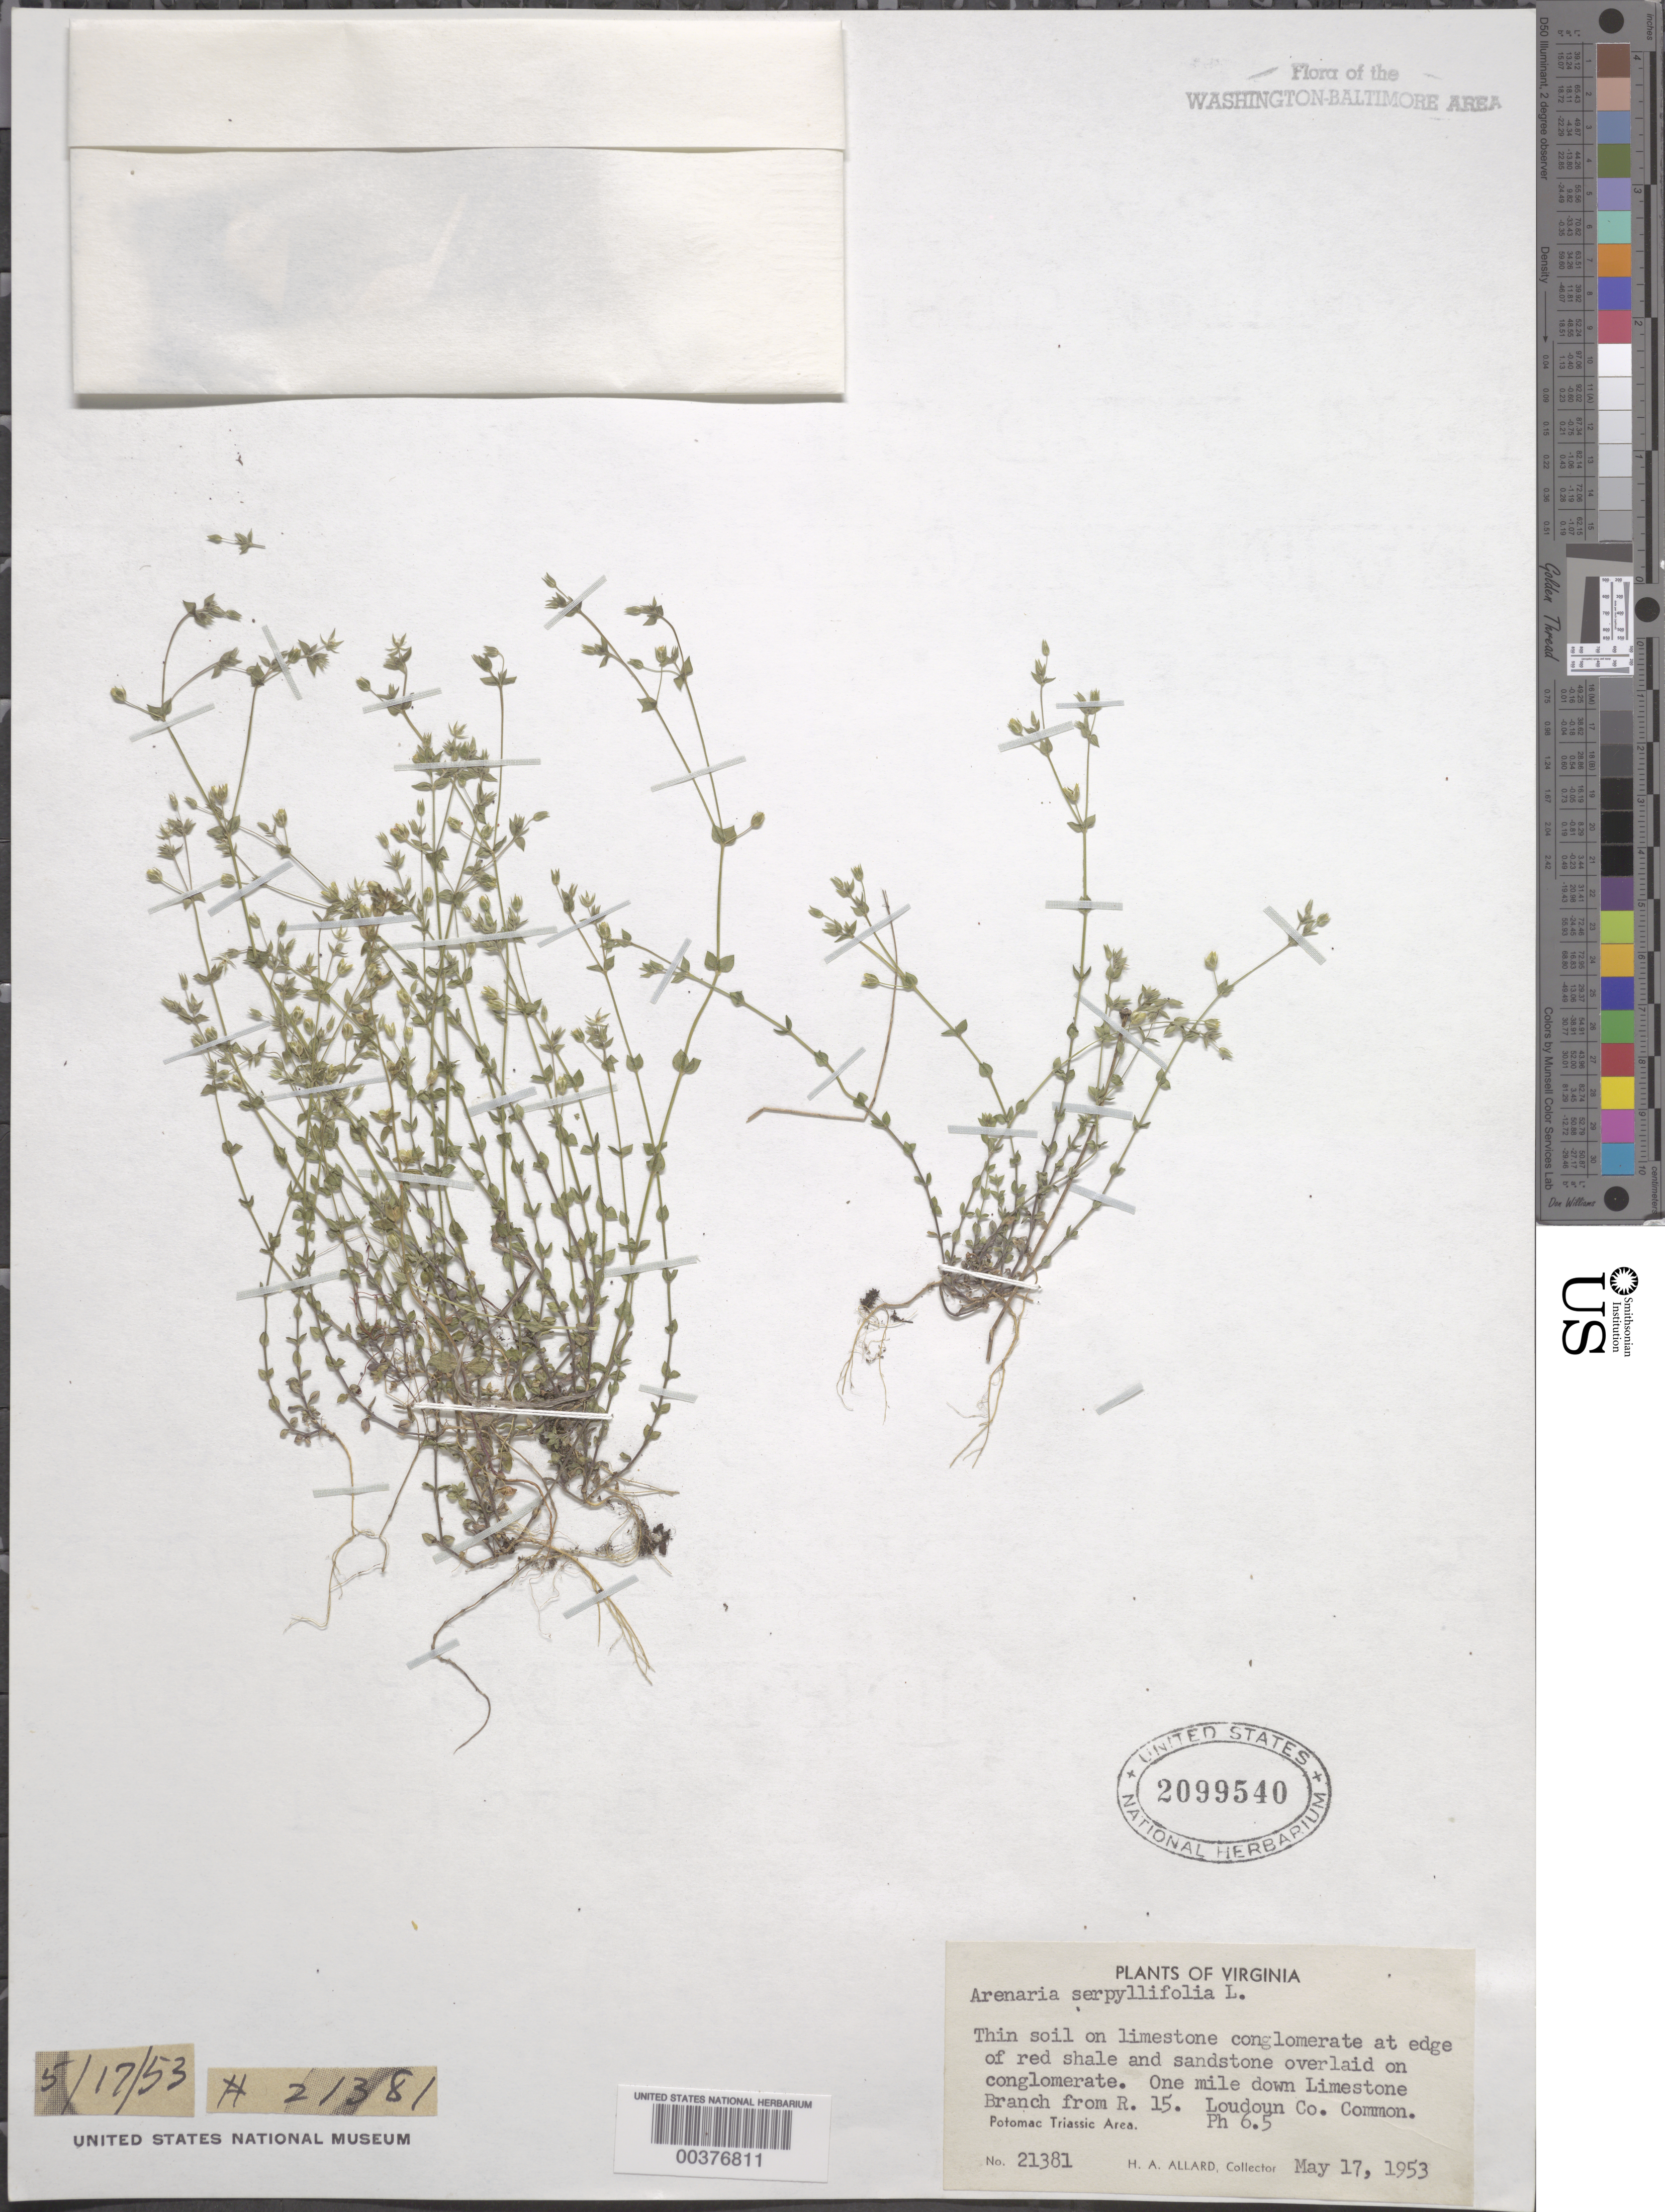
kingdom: Plantae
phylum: Tracheophyta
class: Magnoliopsida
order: Caryophyllales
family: Caryophyllaceae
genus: Arenaria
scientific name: Arenaria serpyllifolia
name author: L.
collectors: H. A. Allard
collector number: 21381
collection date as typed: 17 May 1953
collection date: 1953-05-17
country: United States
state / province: Virginia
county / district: Loudoun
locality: downstream from Route 15, on Limestone Branch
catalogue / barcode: US 2099540